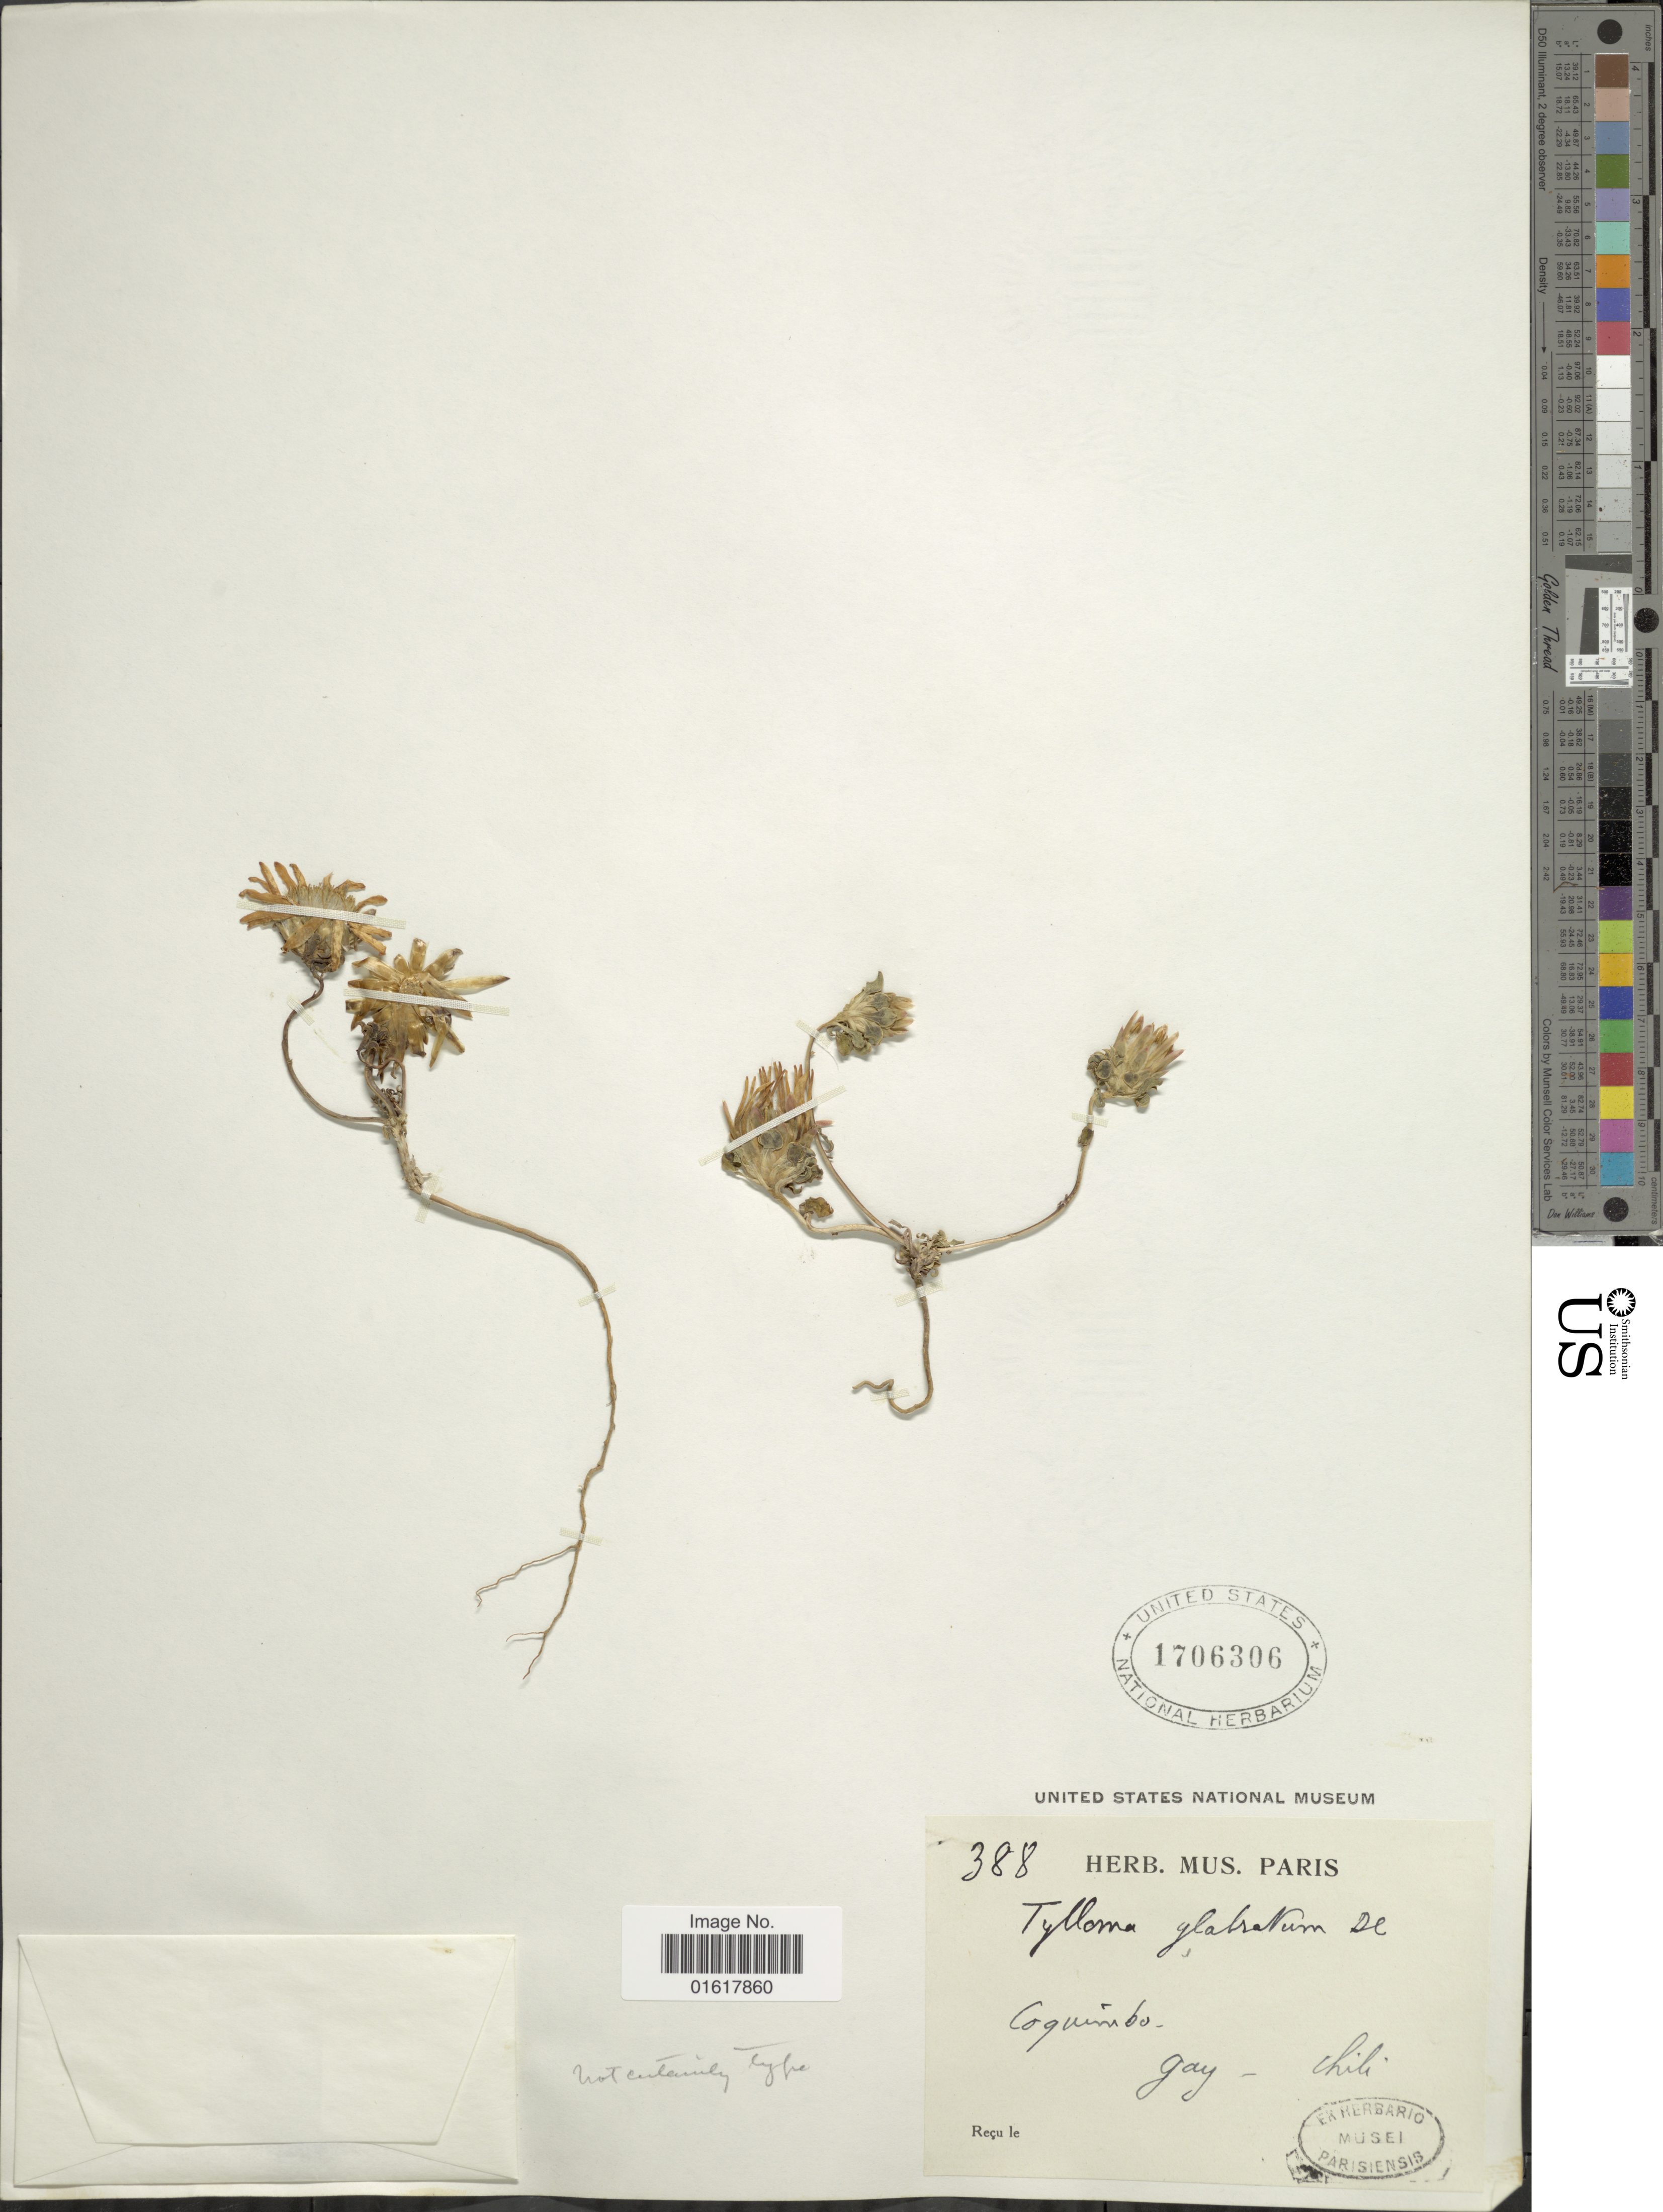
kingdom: Plantae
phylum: Tracheophyta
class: Magnoliopsida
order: Asterales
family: Asteraceae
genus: Chaetanthera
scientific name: Chaetanthera glabrata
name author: (DC.) F. Meigen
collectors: -- Gay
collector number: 388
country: Chile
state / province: Coquimbo (IV)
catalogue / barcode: US 1706306